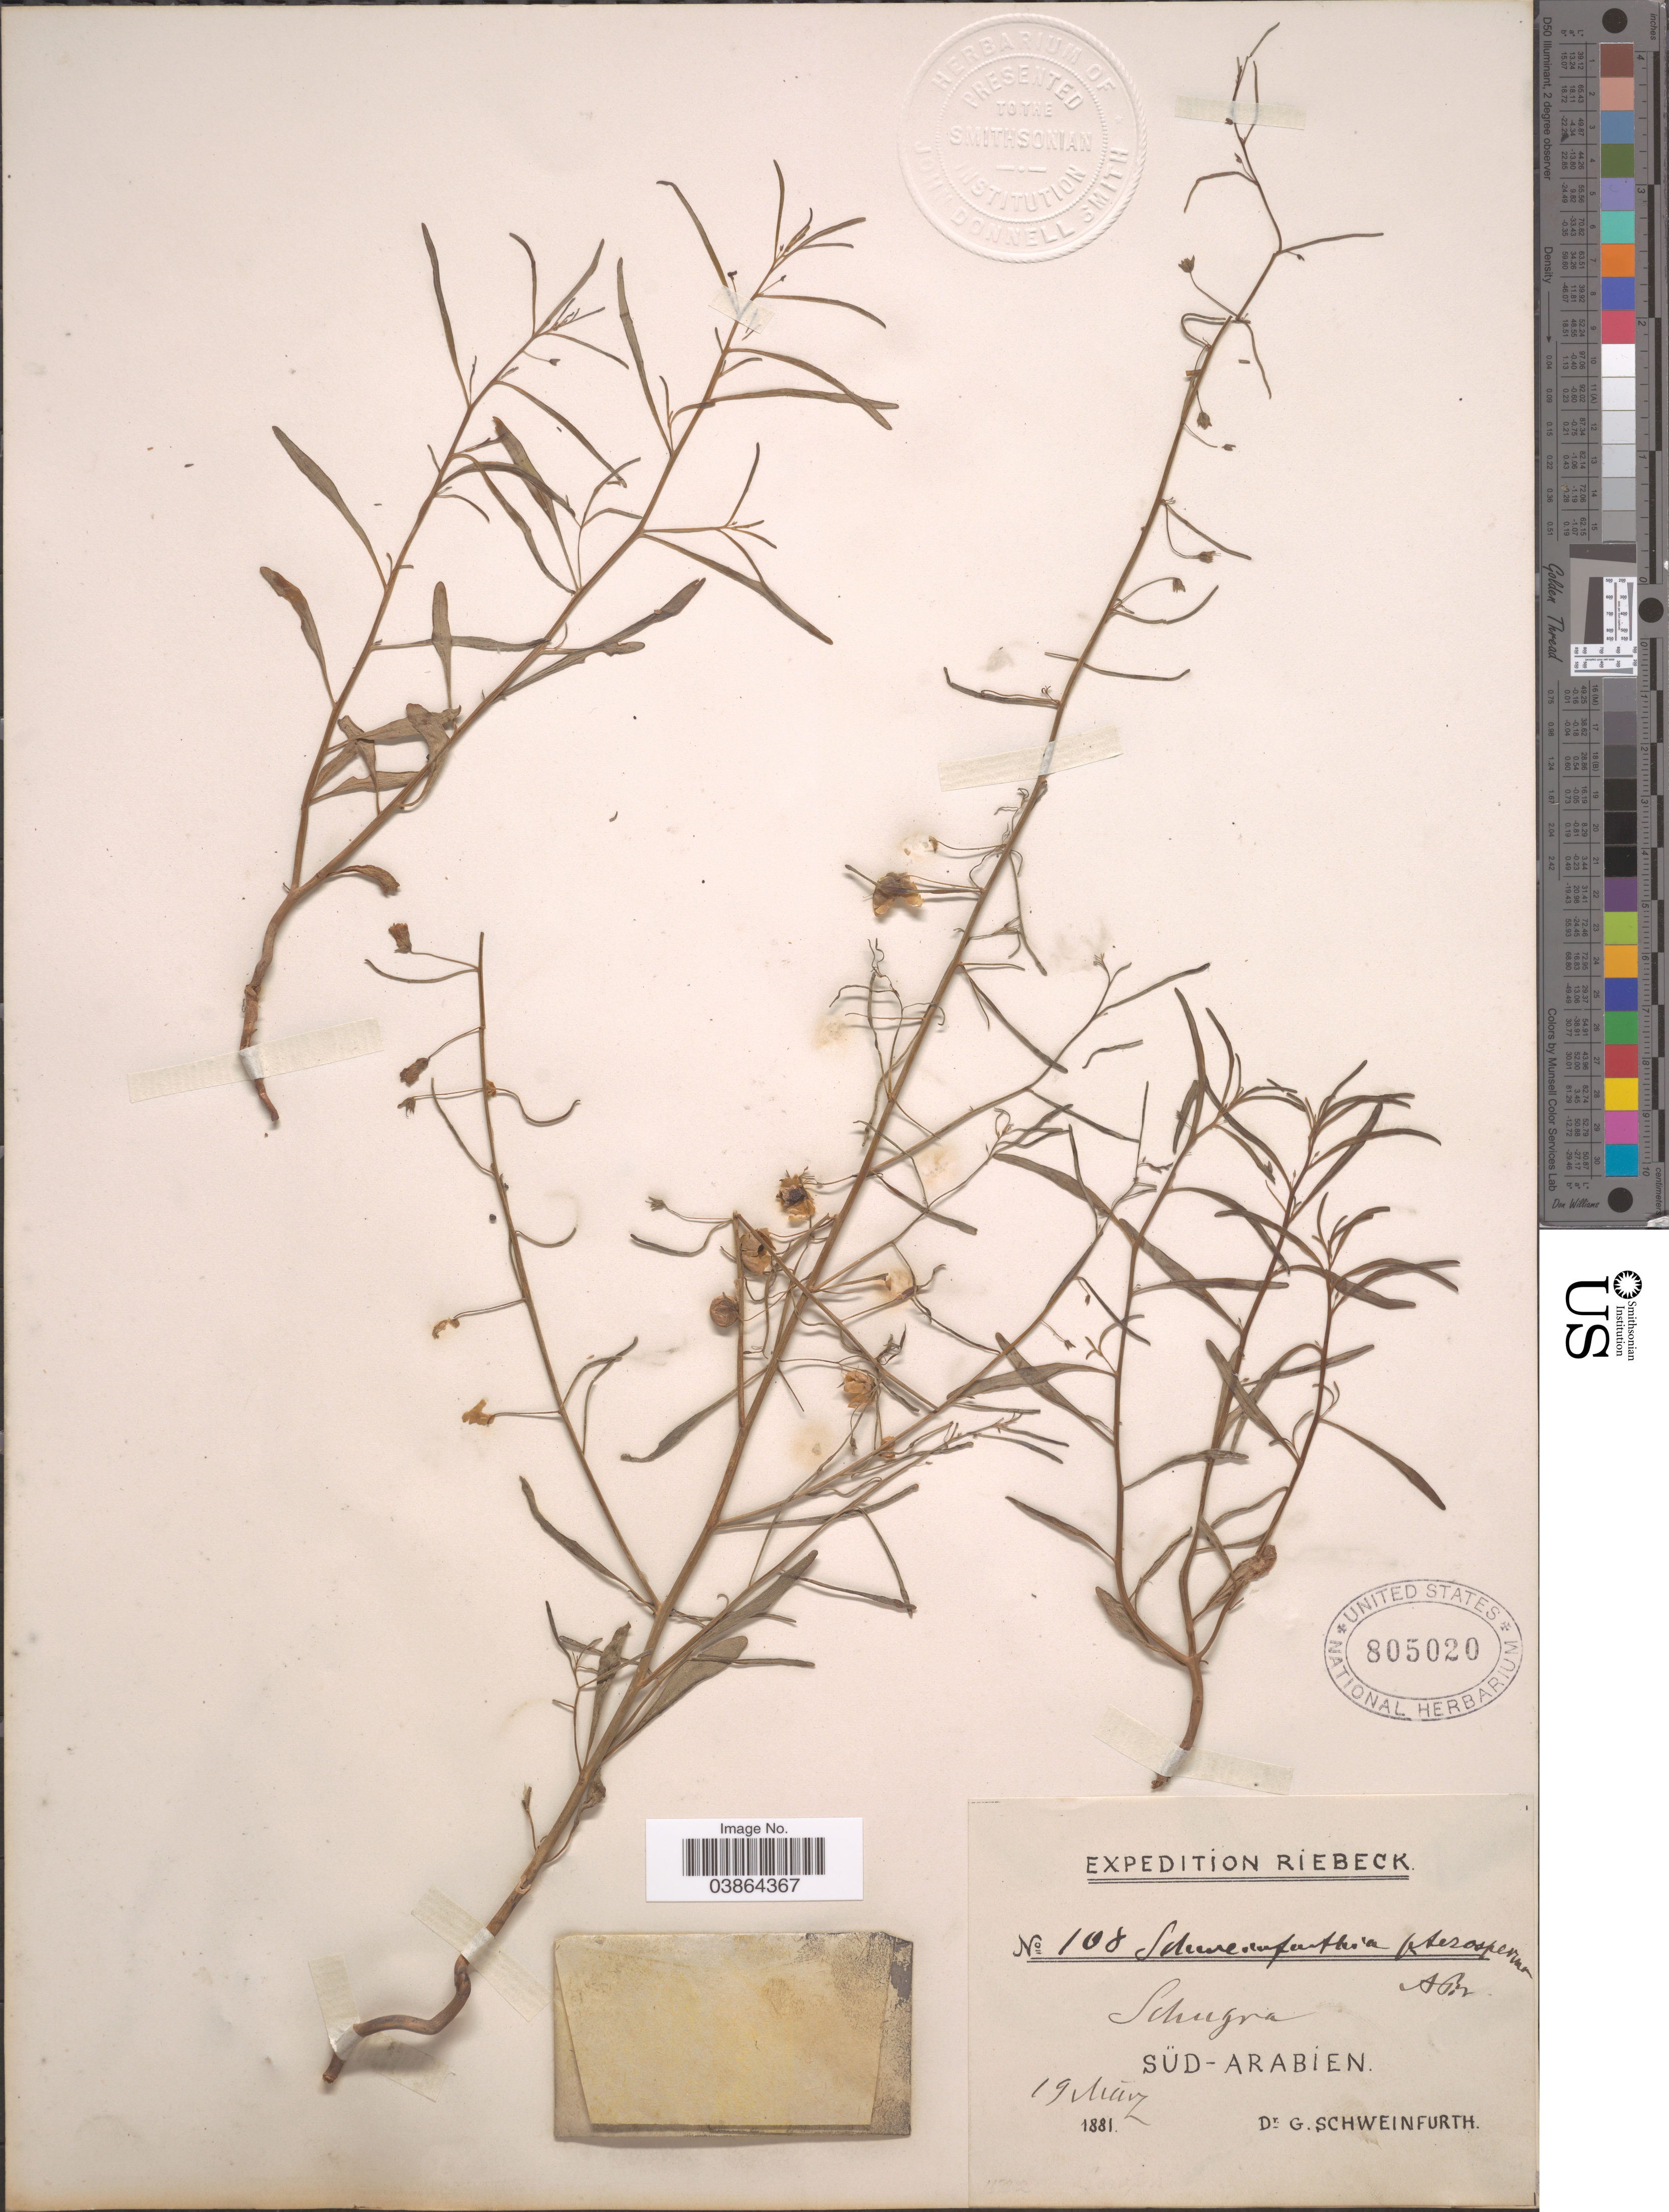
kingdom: Plantae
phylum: Tracheophyta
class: Magnoliopsida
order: Lamiales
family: Plantaginaceae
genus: Schweinfurthia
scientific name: Schweinfurthia pterosperma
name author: A. Braun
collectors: G. A. Schweinfurth (herbarium)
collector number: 108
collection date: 1881-05-19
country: Saudi Arabia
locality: Shaqra. Süd-Arabien.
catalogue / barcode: US 805020